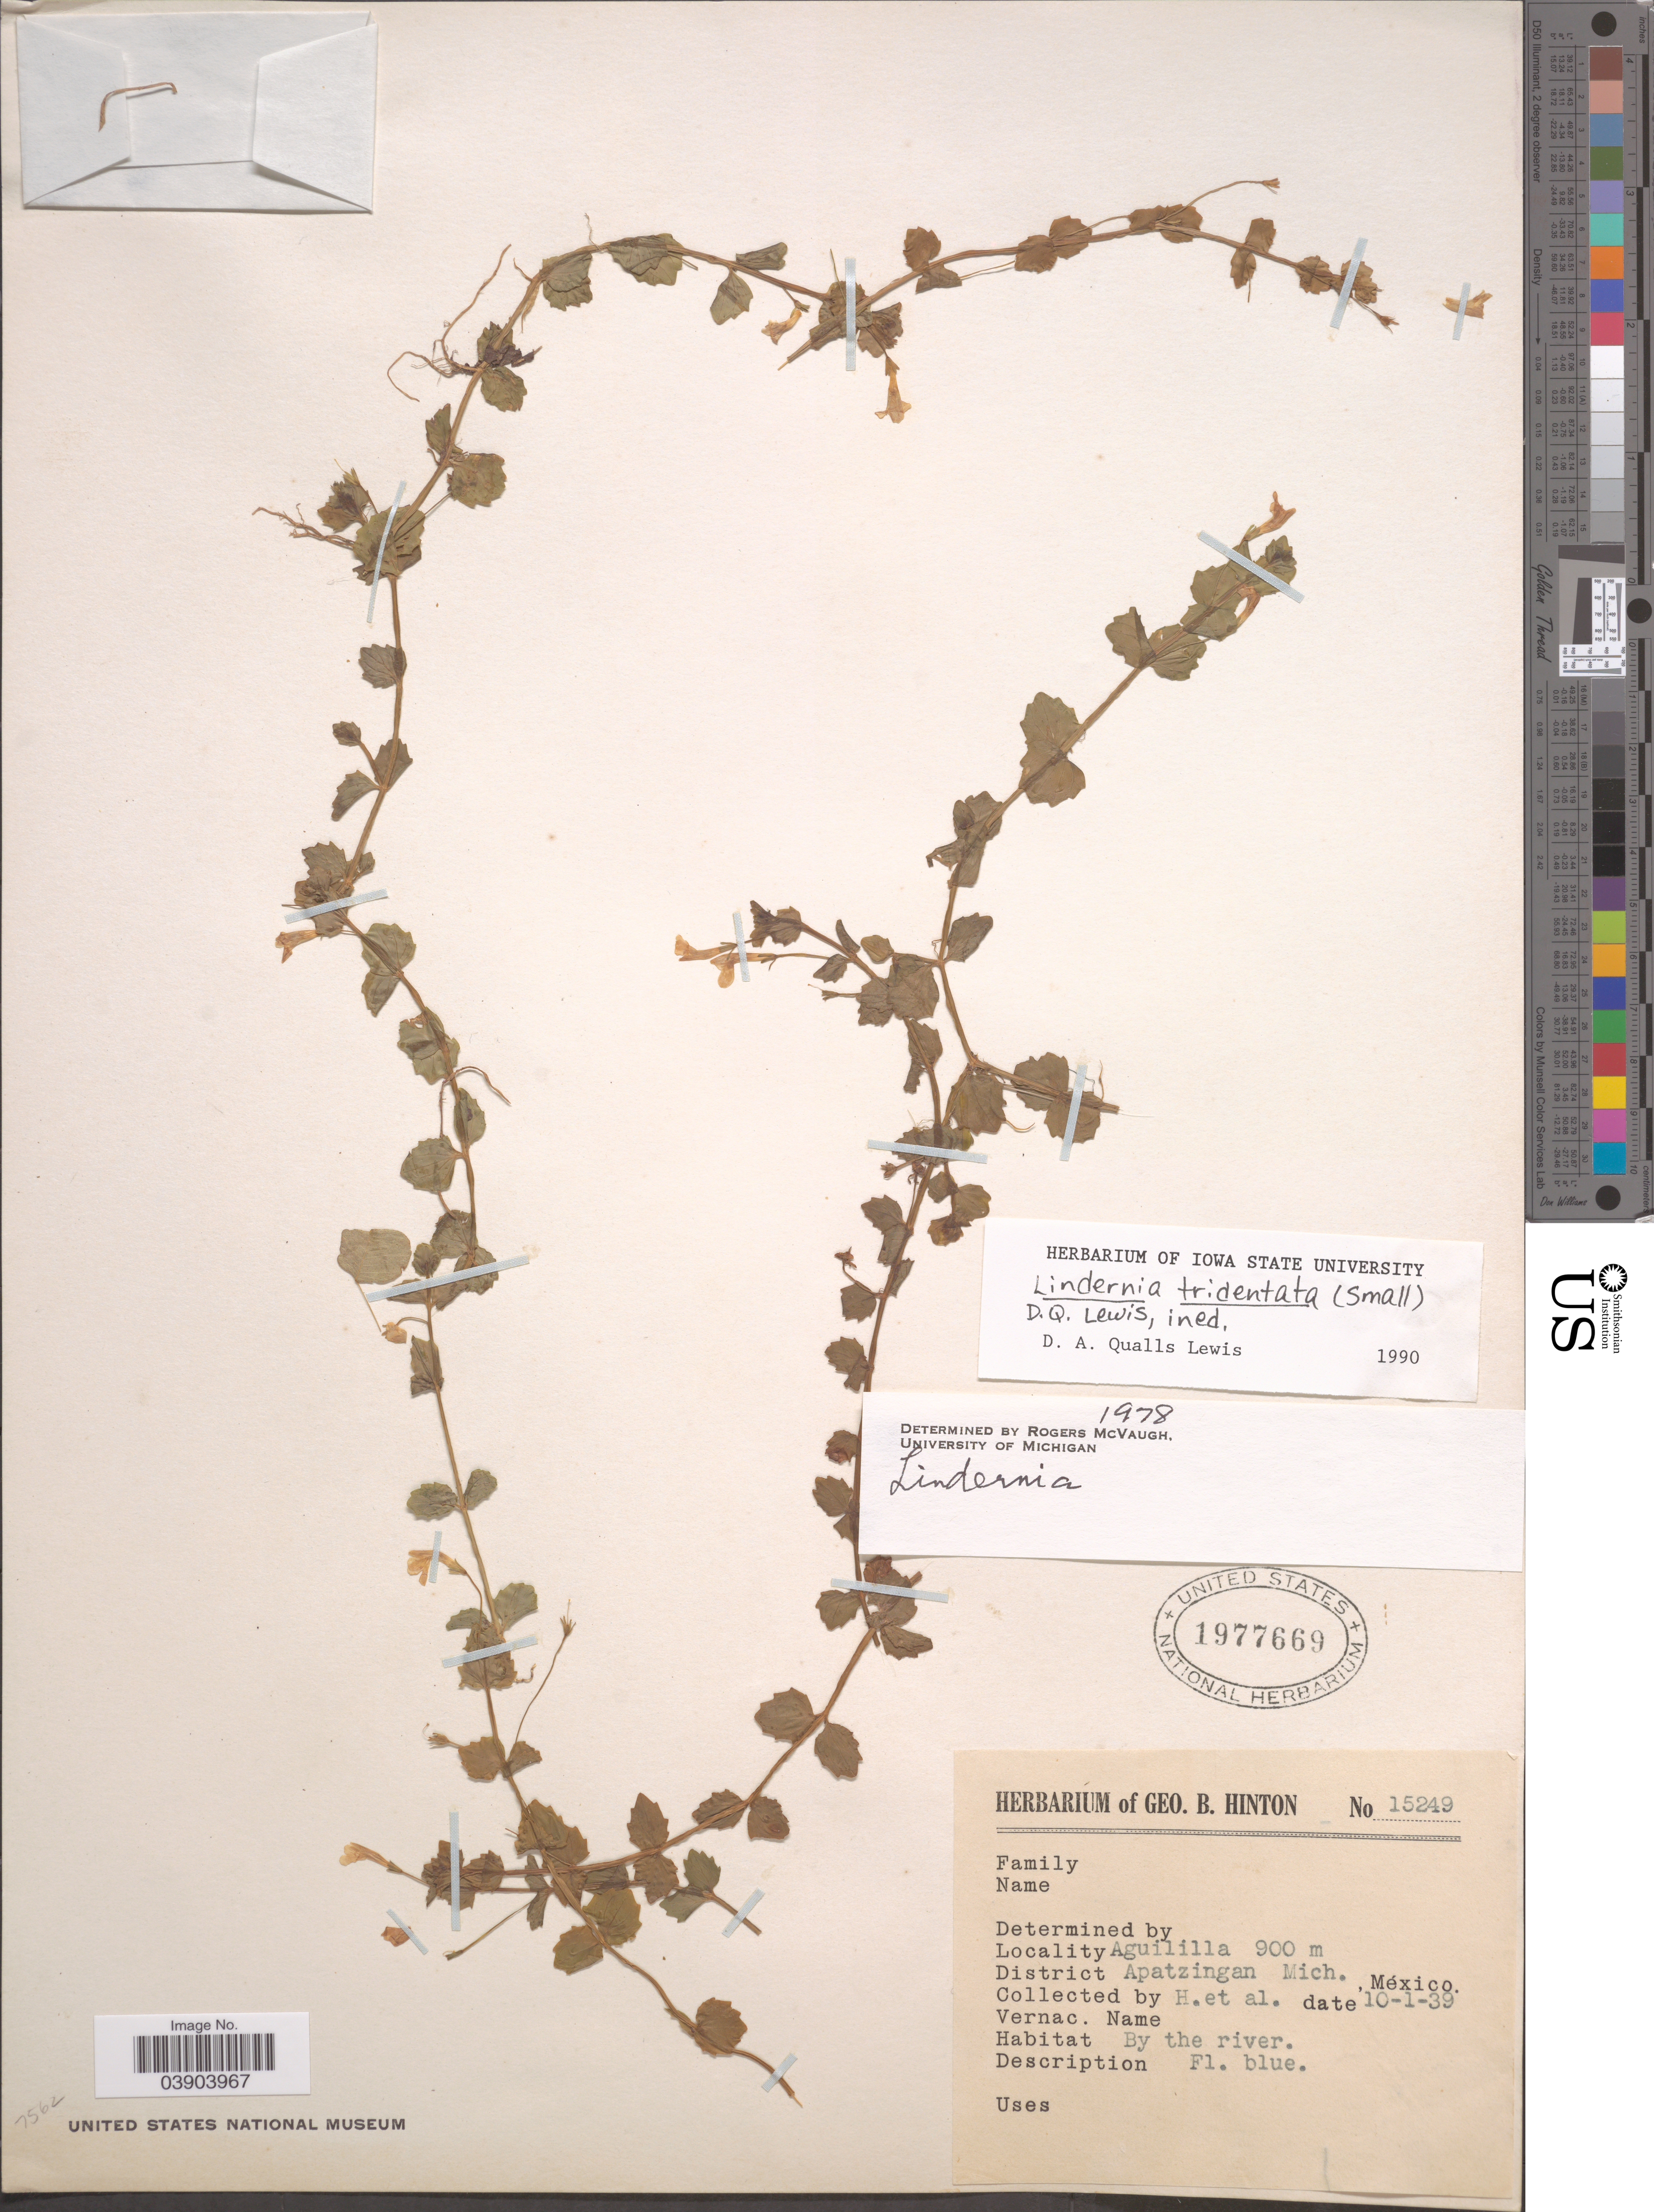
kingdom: Plantae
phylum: Tracheophyta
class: Magnoliopsida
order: Lamiales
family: Linderniaceae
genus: Lindernia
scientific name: Lindernia tridentata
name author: (Small) D.Q. Lewis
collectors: G. B. Hinton & et al.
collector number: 15249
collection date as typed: Transcribed d/m/y: 10/1/39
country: Mexico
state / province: Michoacán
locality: Aguililla. District. Apatzingan.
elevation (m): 900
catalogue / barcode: US 1977669